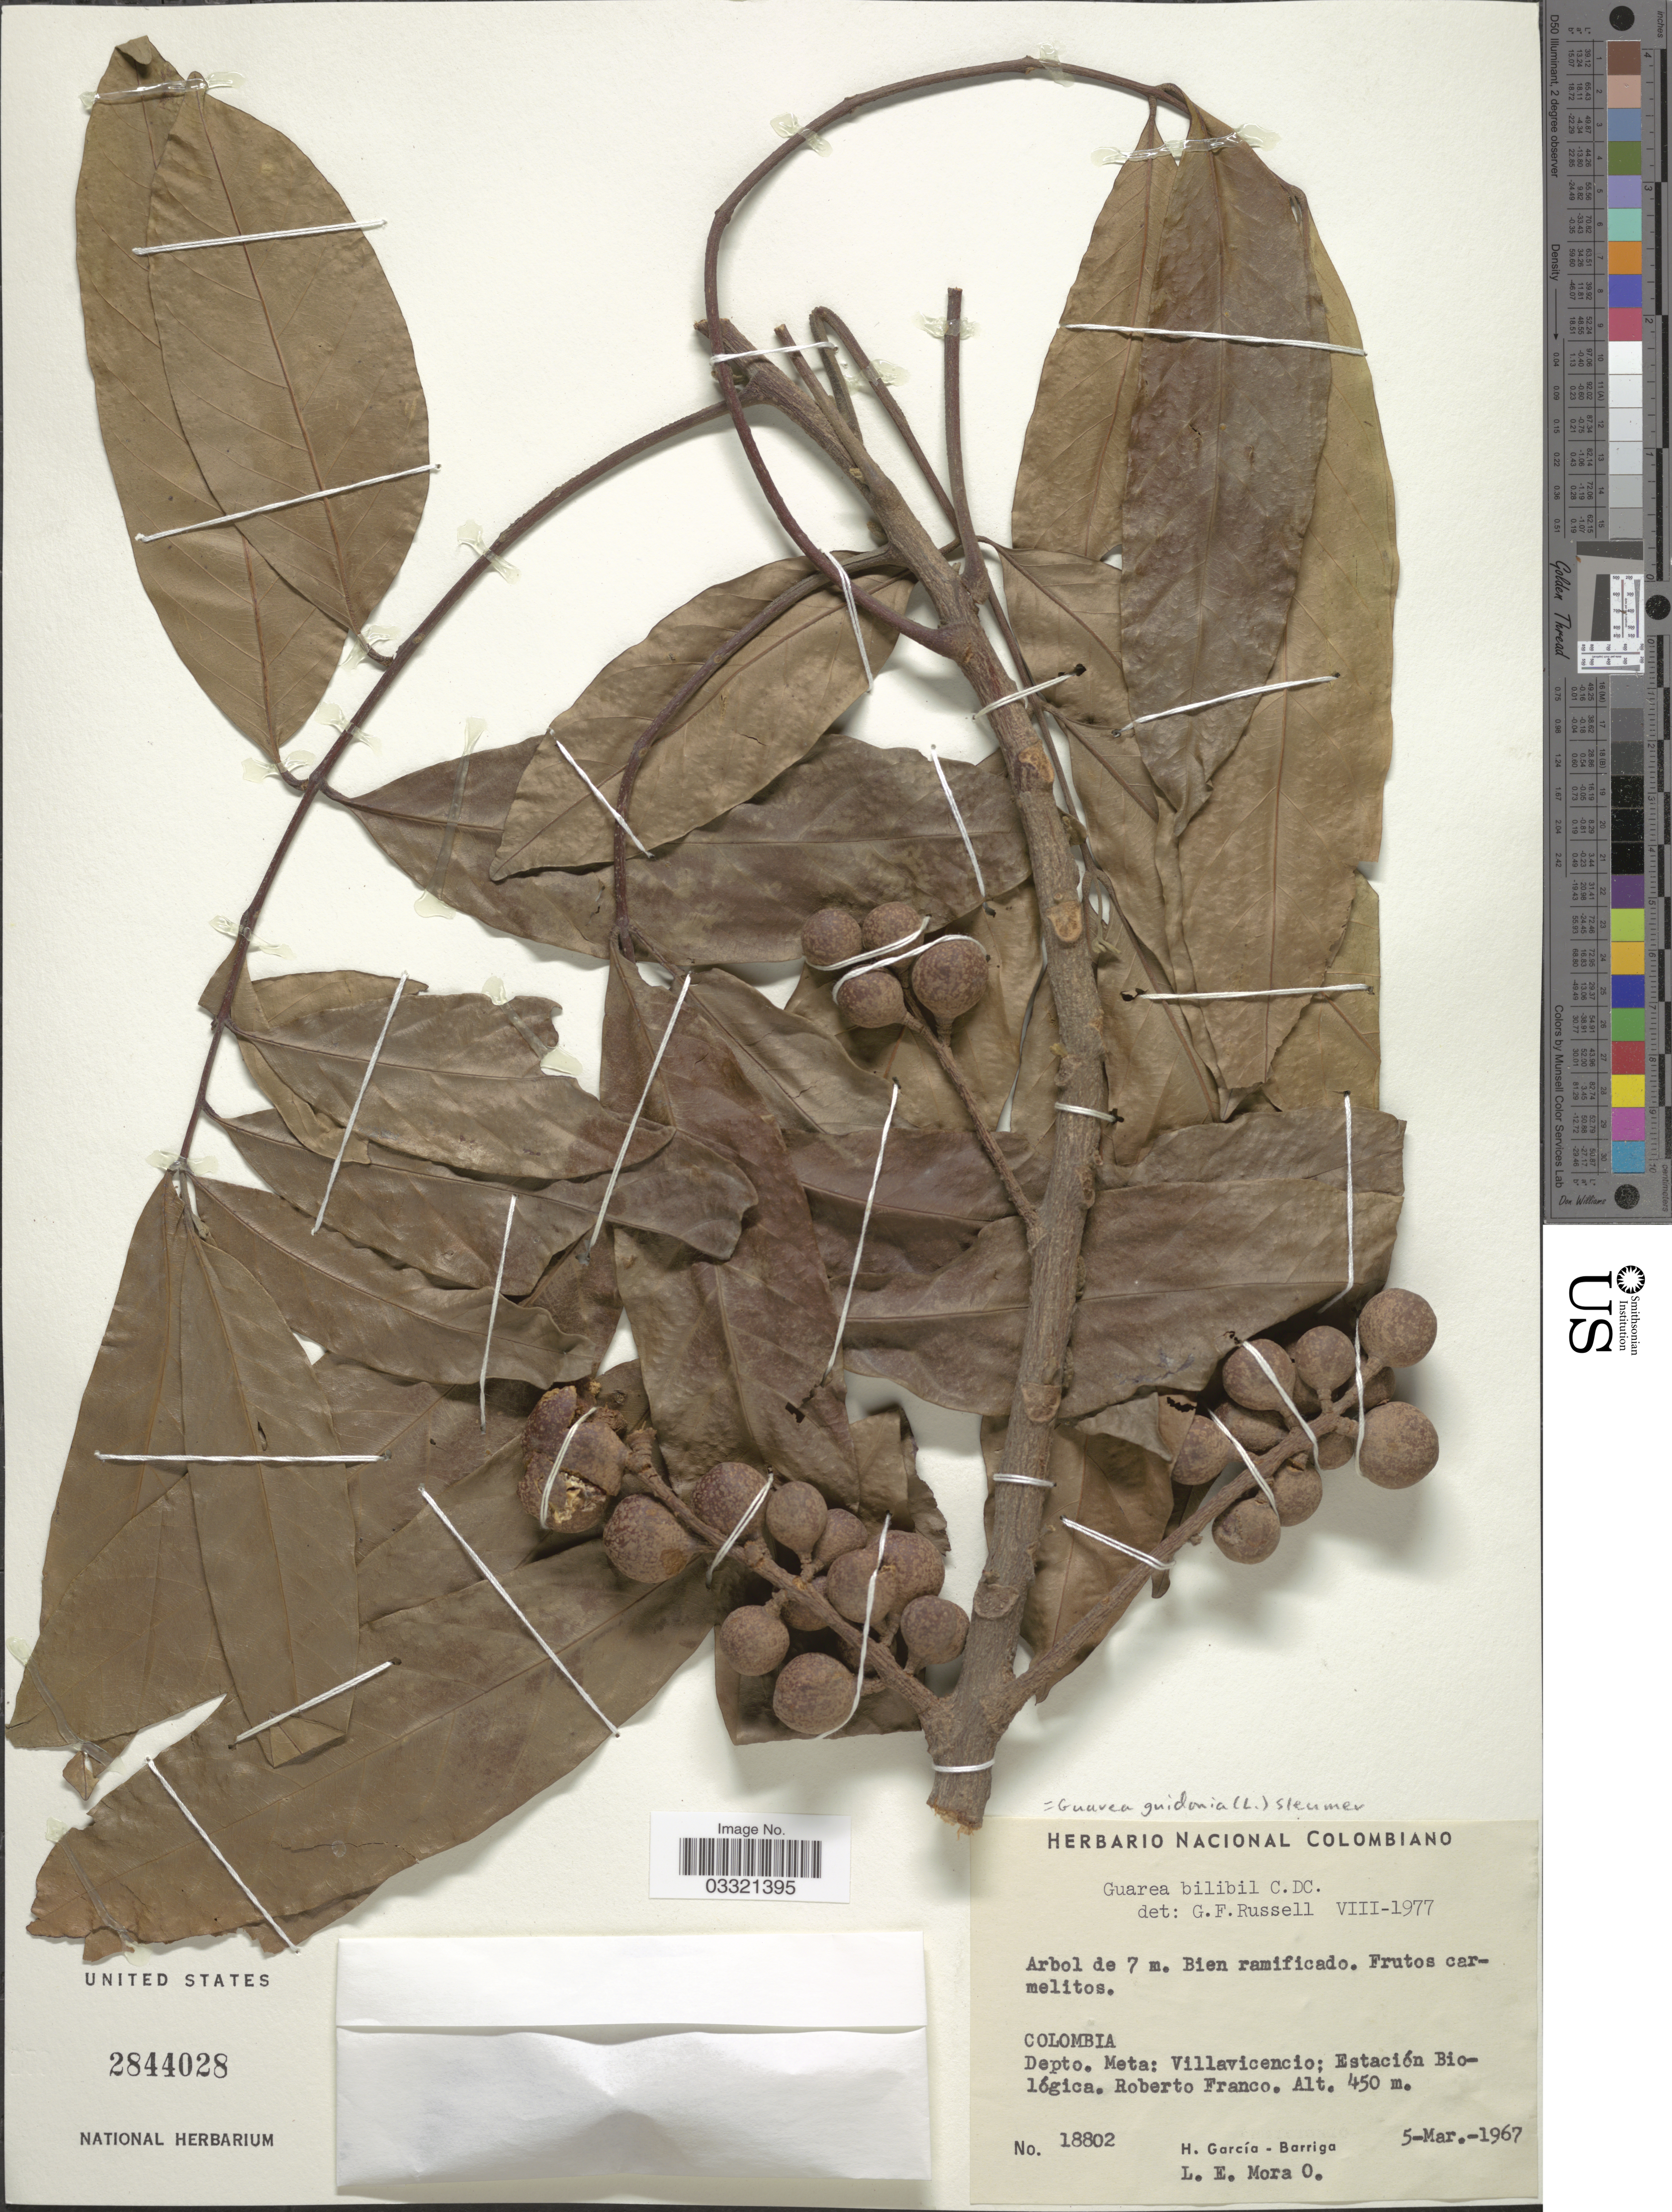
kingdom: Plantae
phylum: Tracheophyta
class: Magnoliopsida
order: Sapindales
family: Meliaceae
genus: Guarea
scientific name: Guarea guidonia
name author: (L.) Sleumer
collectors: H. García Barriga & L. E. Mora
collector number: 18802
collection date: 1967-03-05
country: Colombia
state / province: Meta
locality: Depto. Meta: Villavicencio; Estación Biológica. Roberto Franco.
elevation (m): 450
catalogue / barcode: US 2844028